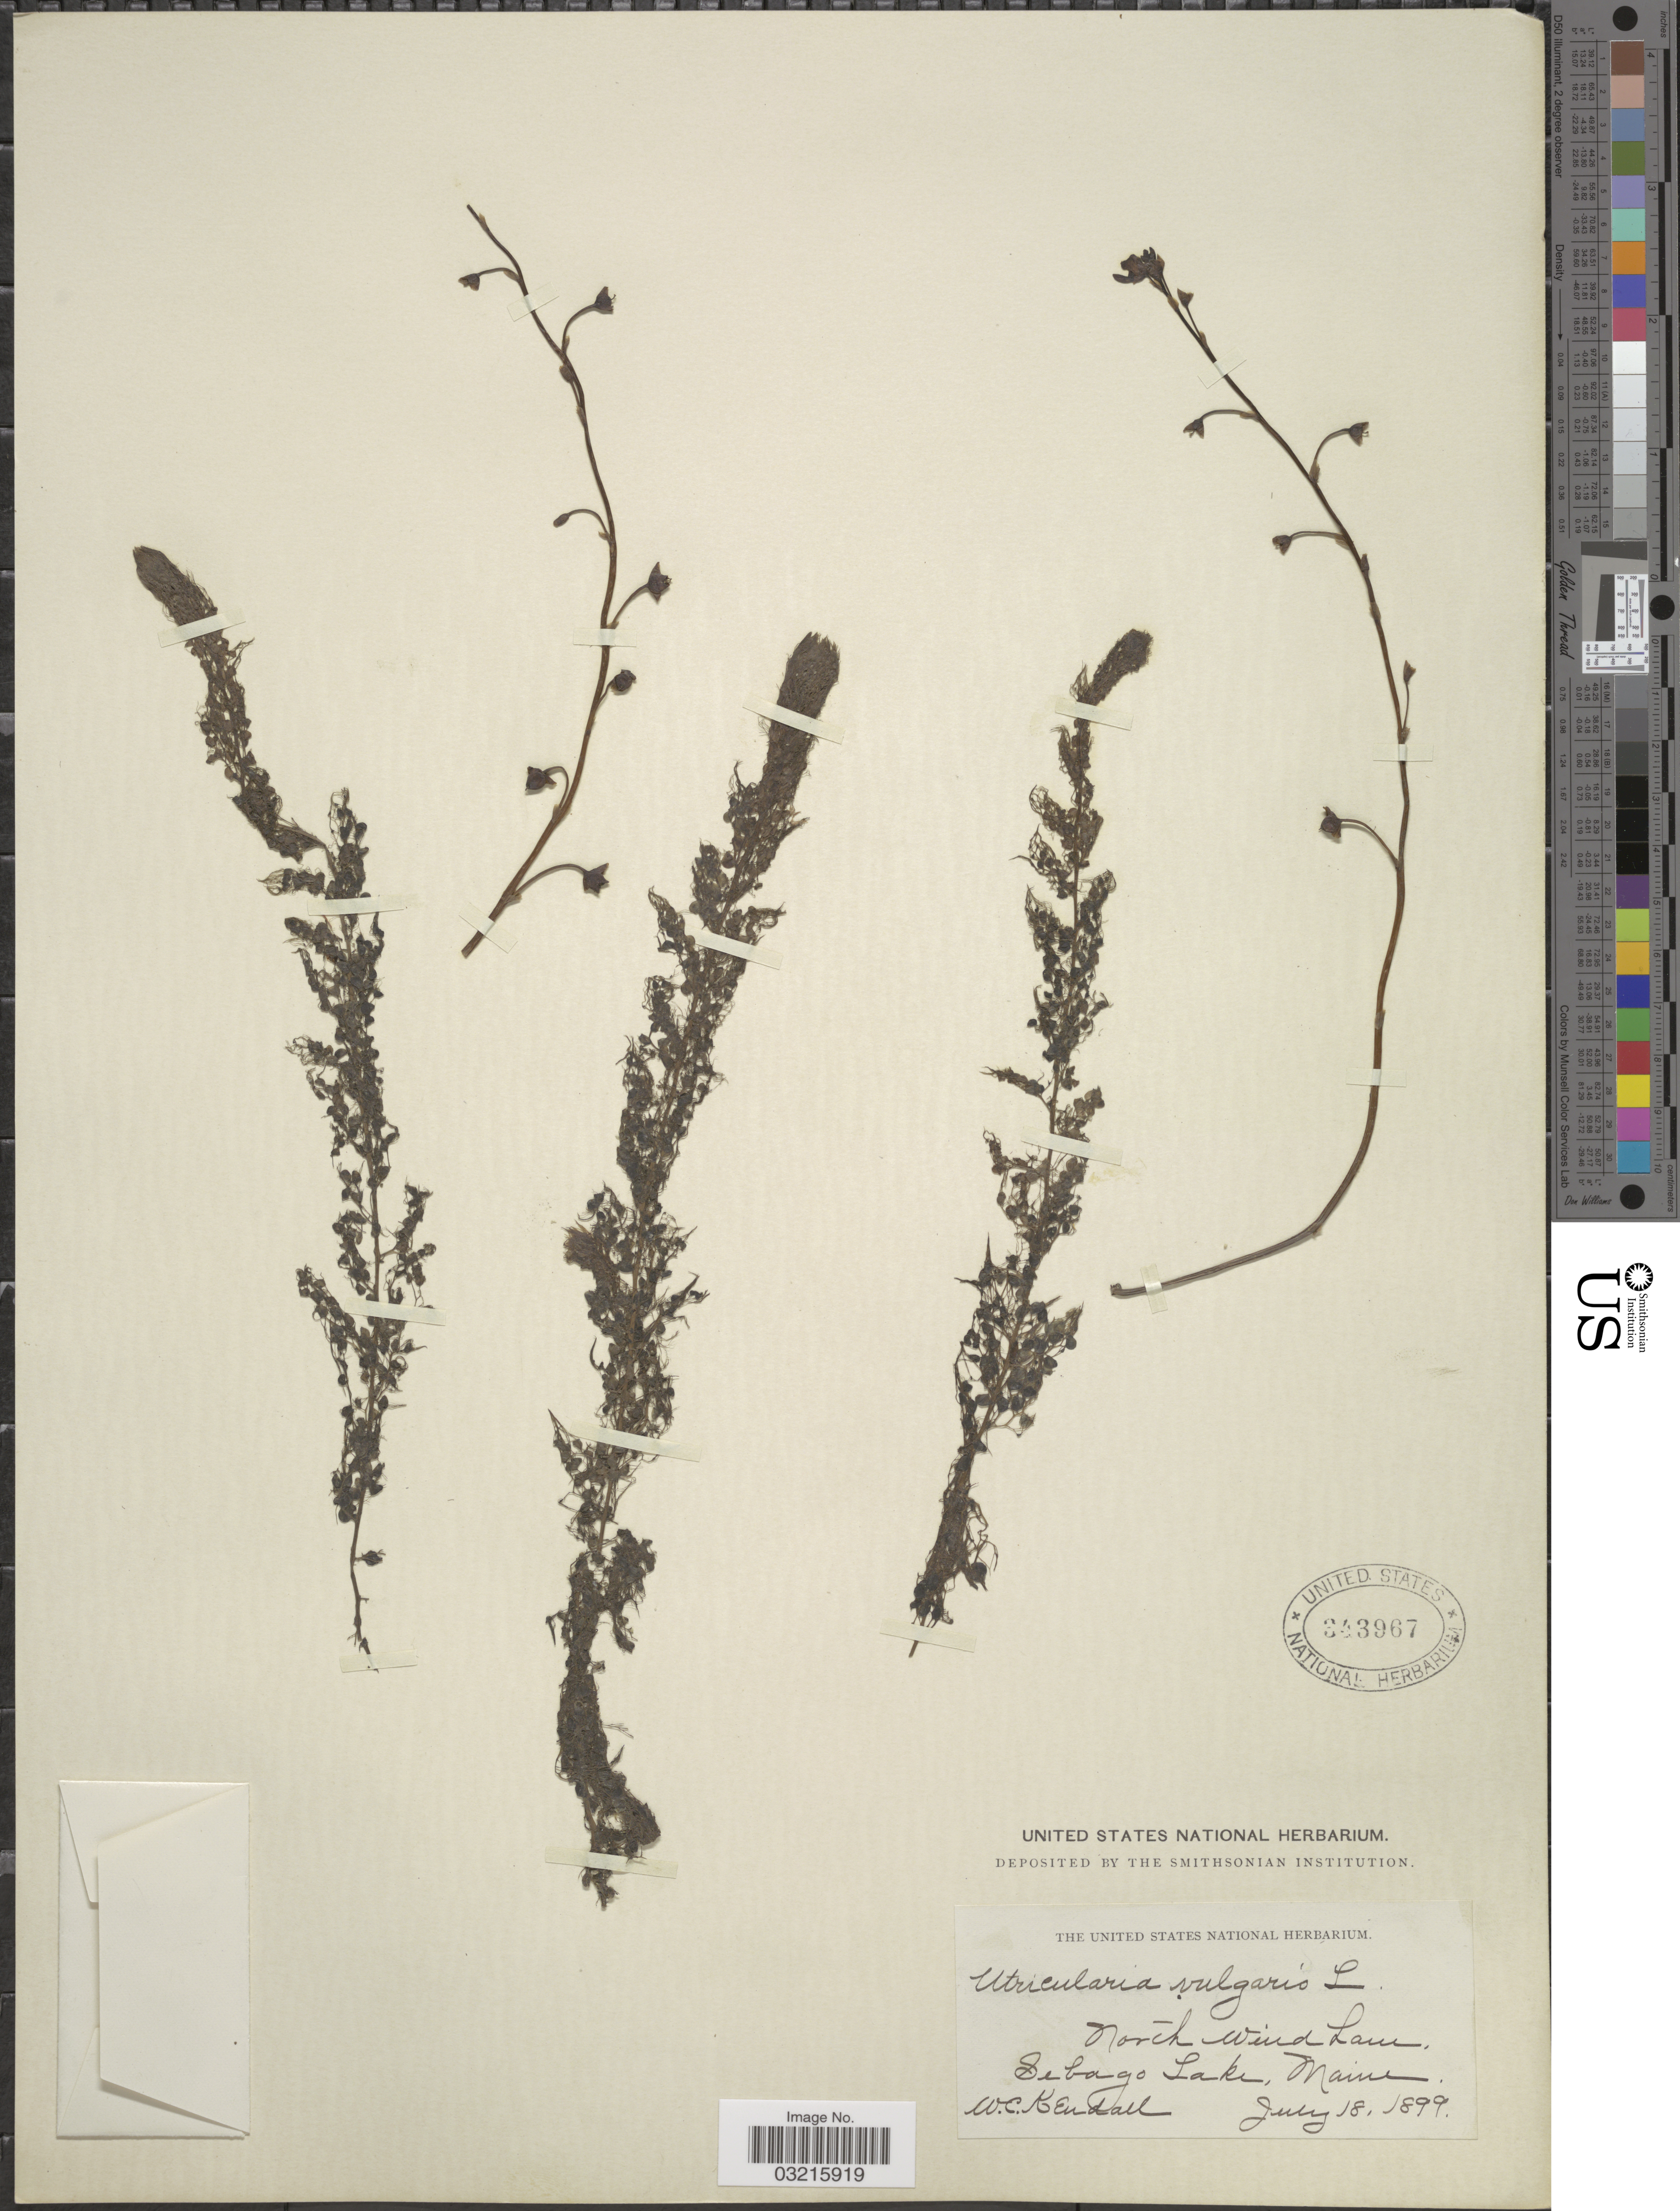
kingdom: Plantae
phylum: Tracheophyta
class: Magnoliopsida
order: Lamiales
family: Lentibulariaceae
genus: Utricularia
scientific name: Utricularia vulgaris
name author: L.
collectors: W. Kendall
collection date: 1899-07-18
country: United States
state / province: Maine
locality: North Windham. Sebago Lake.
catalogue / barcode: US 343967